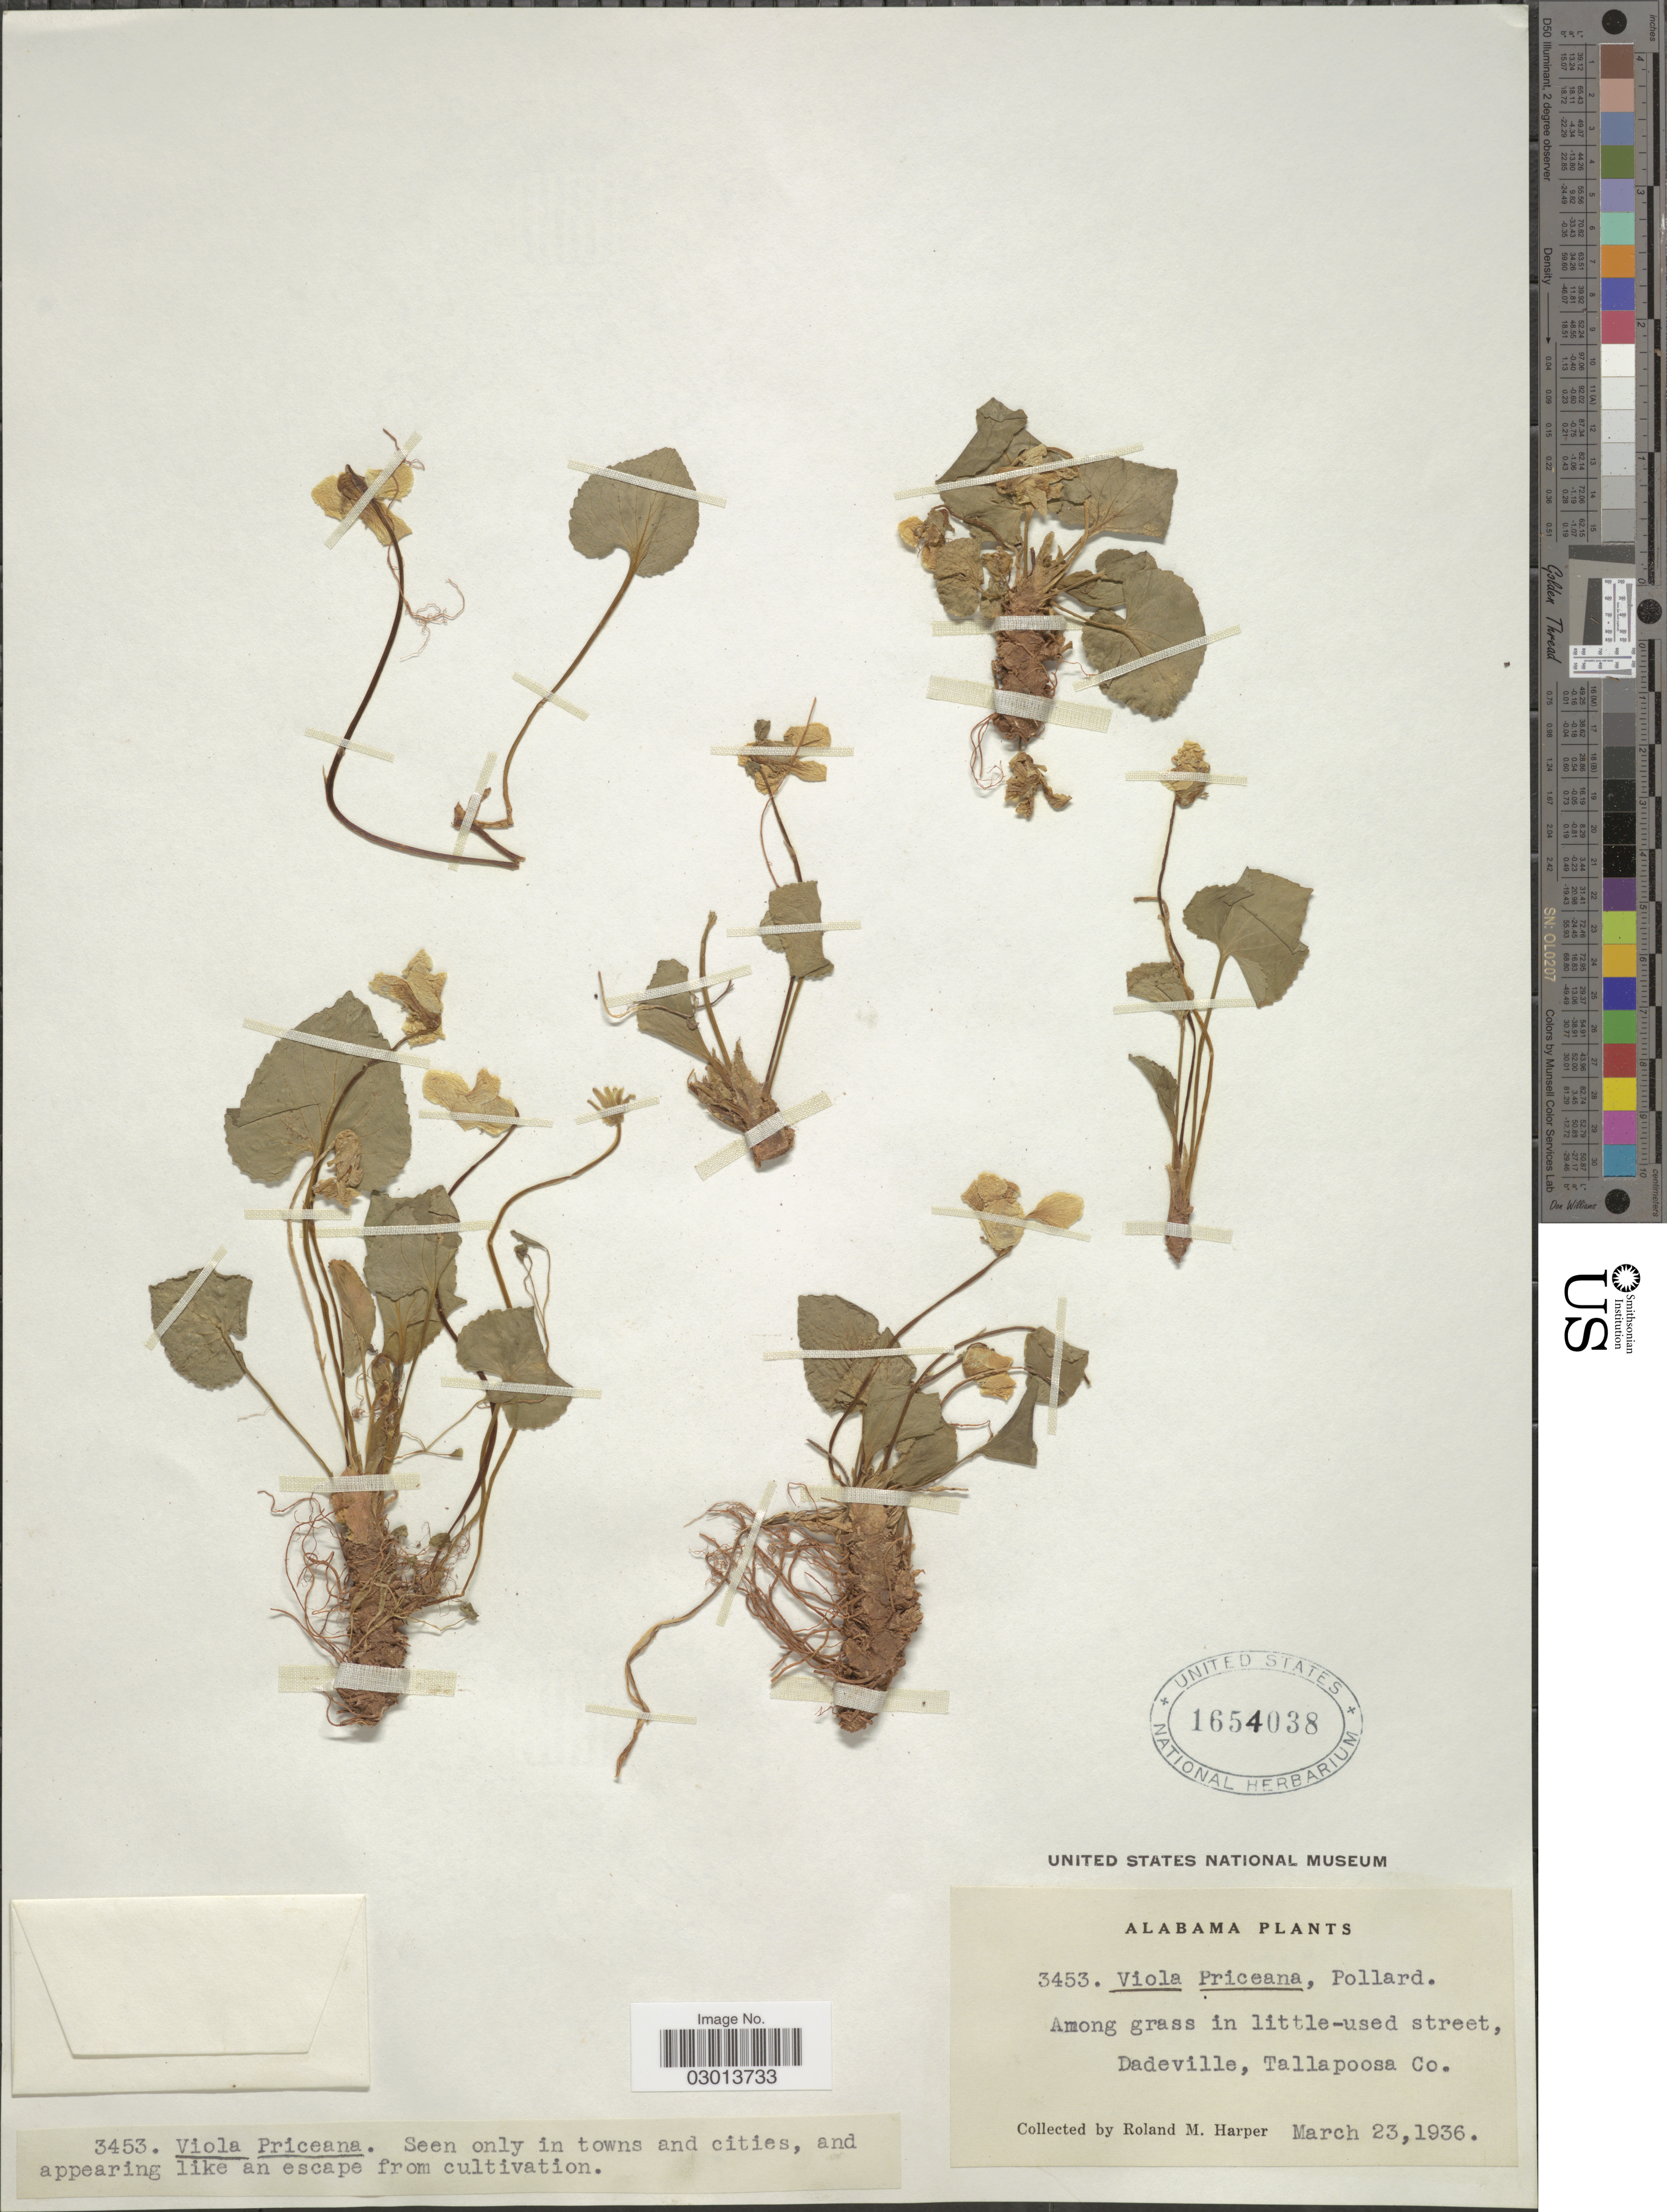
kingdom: Plantae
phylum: Tracheophyta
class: Magnoliopsida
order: Malpighiales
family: Violaceae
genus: Viola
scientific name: Viola priceana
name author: Pollard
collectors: R. M. Harper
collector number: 3453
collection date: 1936-03-23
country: United States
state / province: Alabama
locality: Dadeville, Tallapoosa Co.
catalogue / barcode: US 1654038